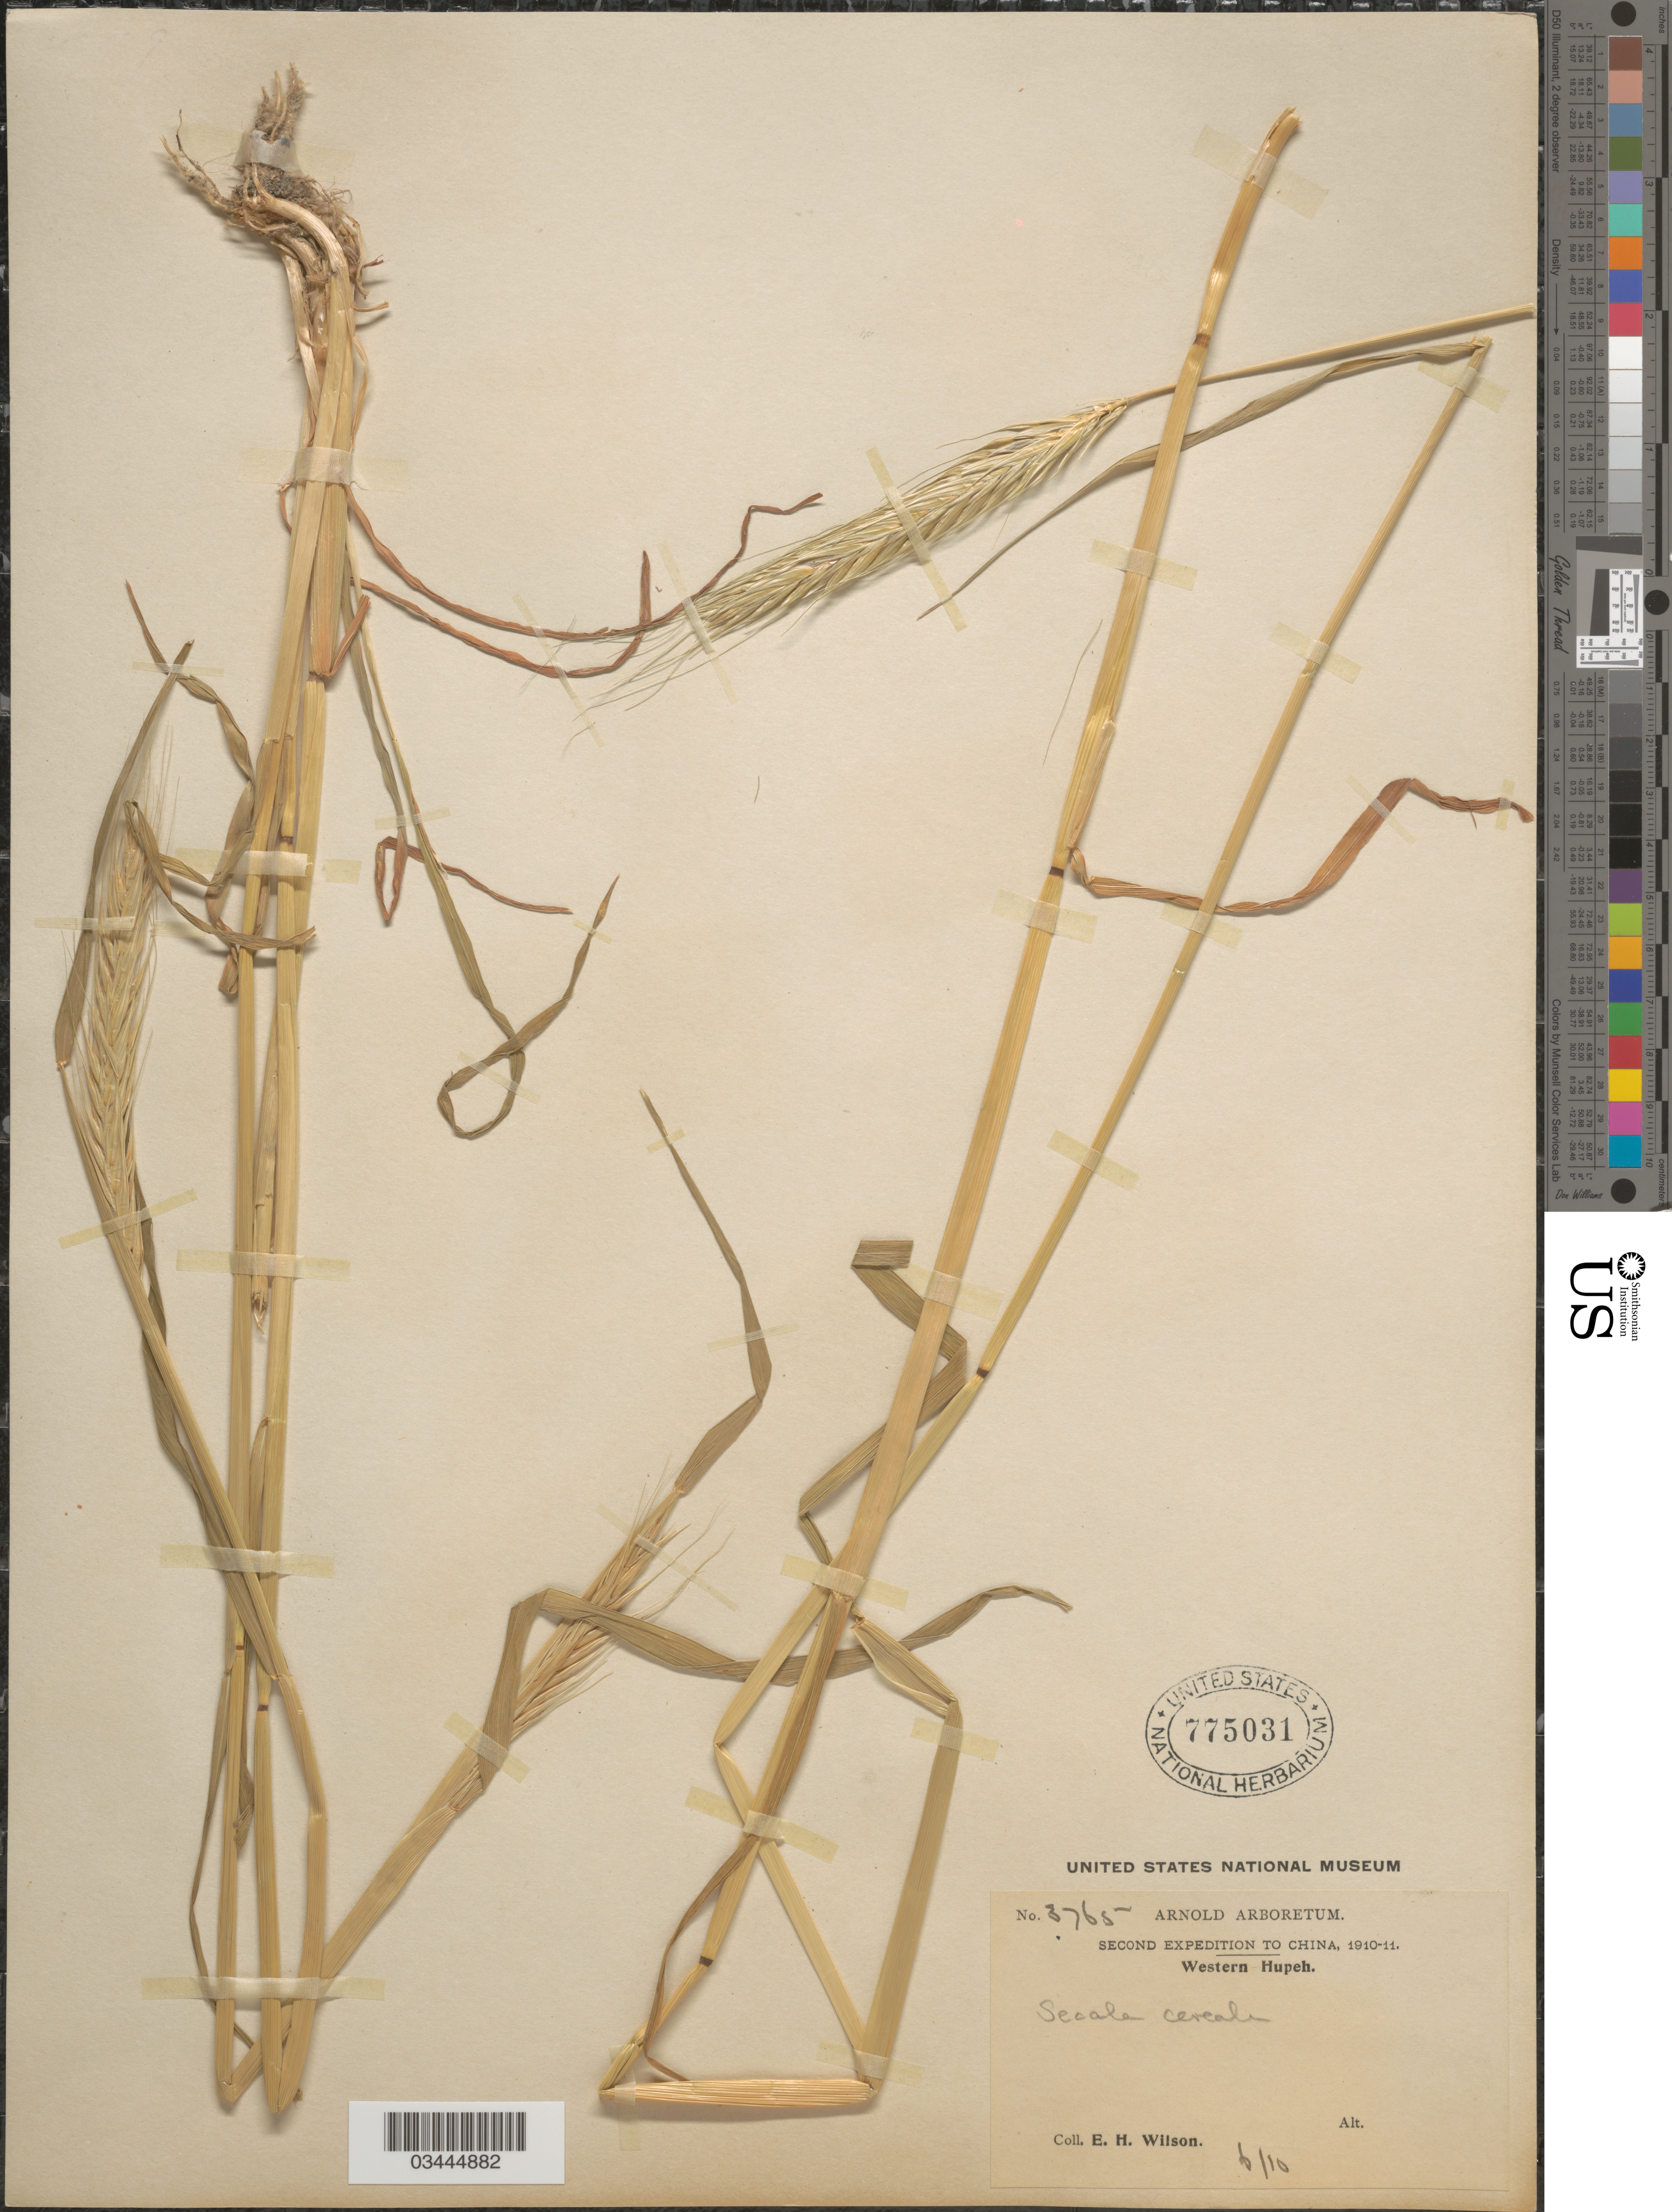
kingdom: Plantae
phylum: Tracheophyta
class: Liliopsida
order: Poales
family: Poaceae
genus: Secale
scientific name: Secale cereale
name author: L.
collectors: E. Wilson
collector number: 3765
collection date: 1910-06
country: China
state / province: Hubei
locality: Second Expedition to China, 1910-11. Western Hupeh.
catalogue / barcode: US 775031